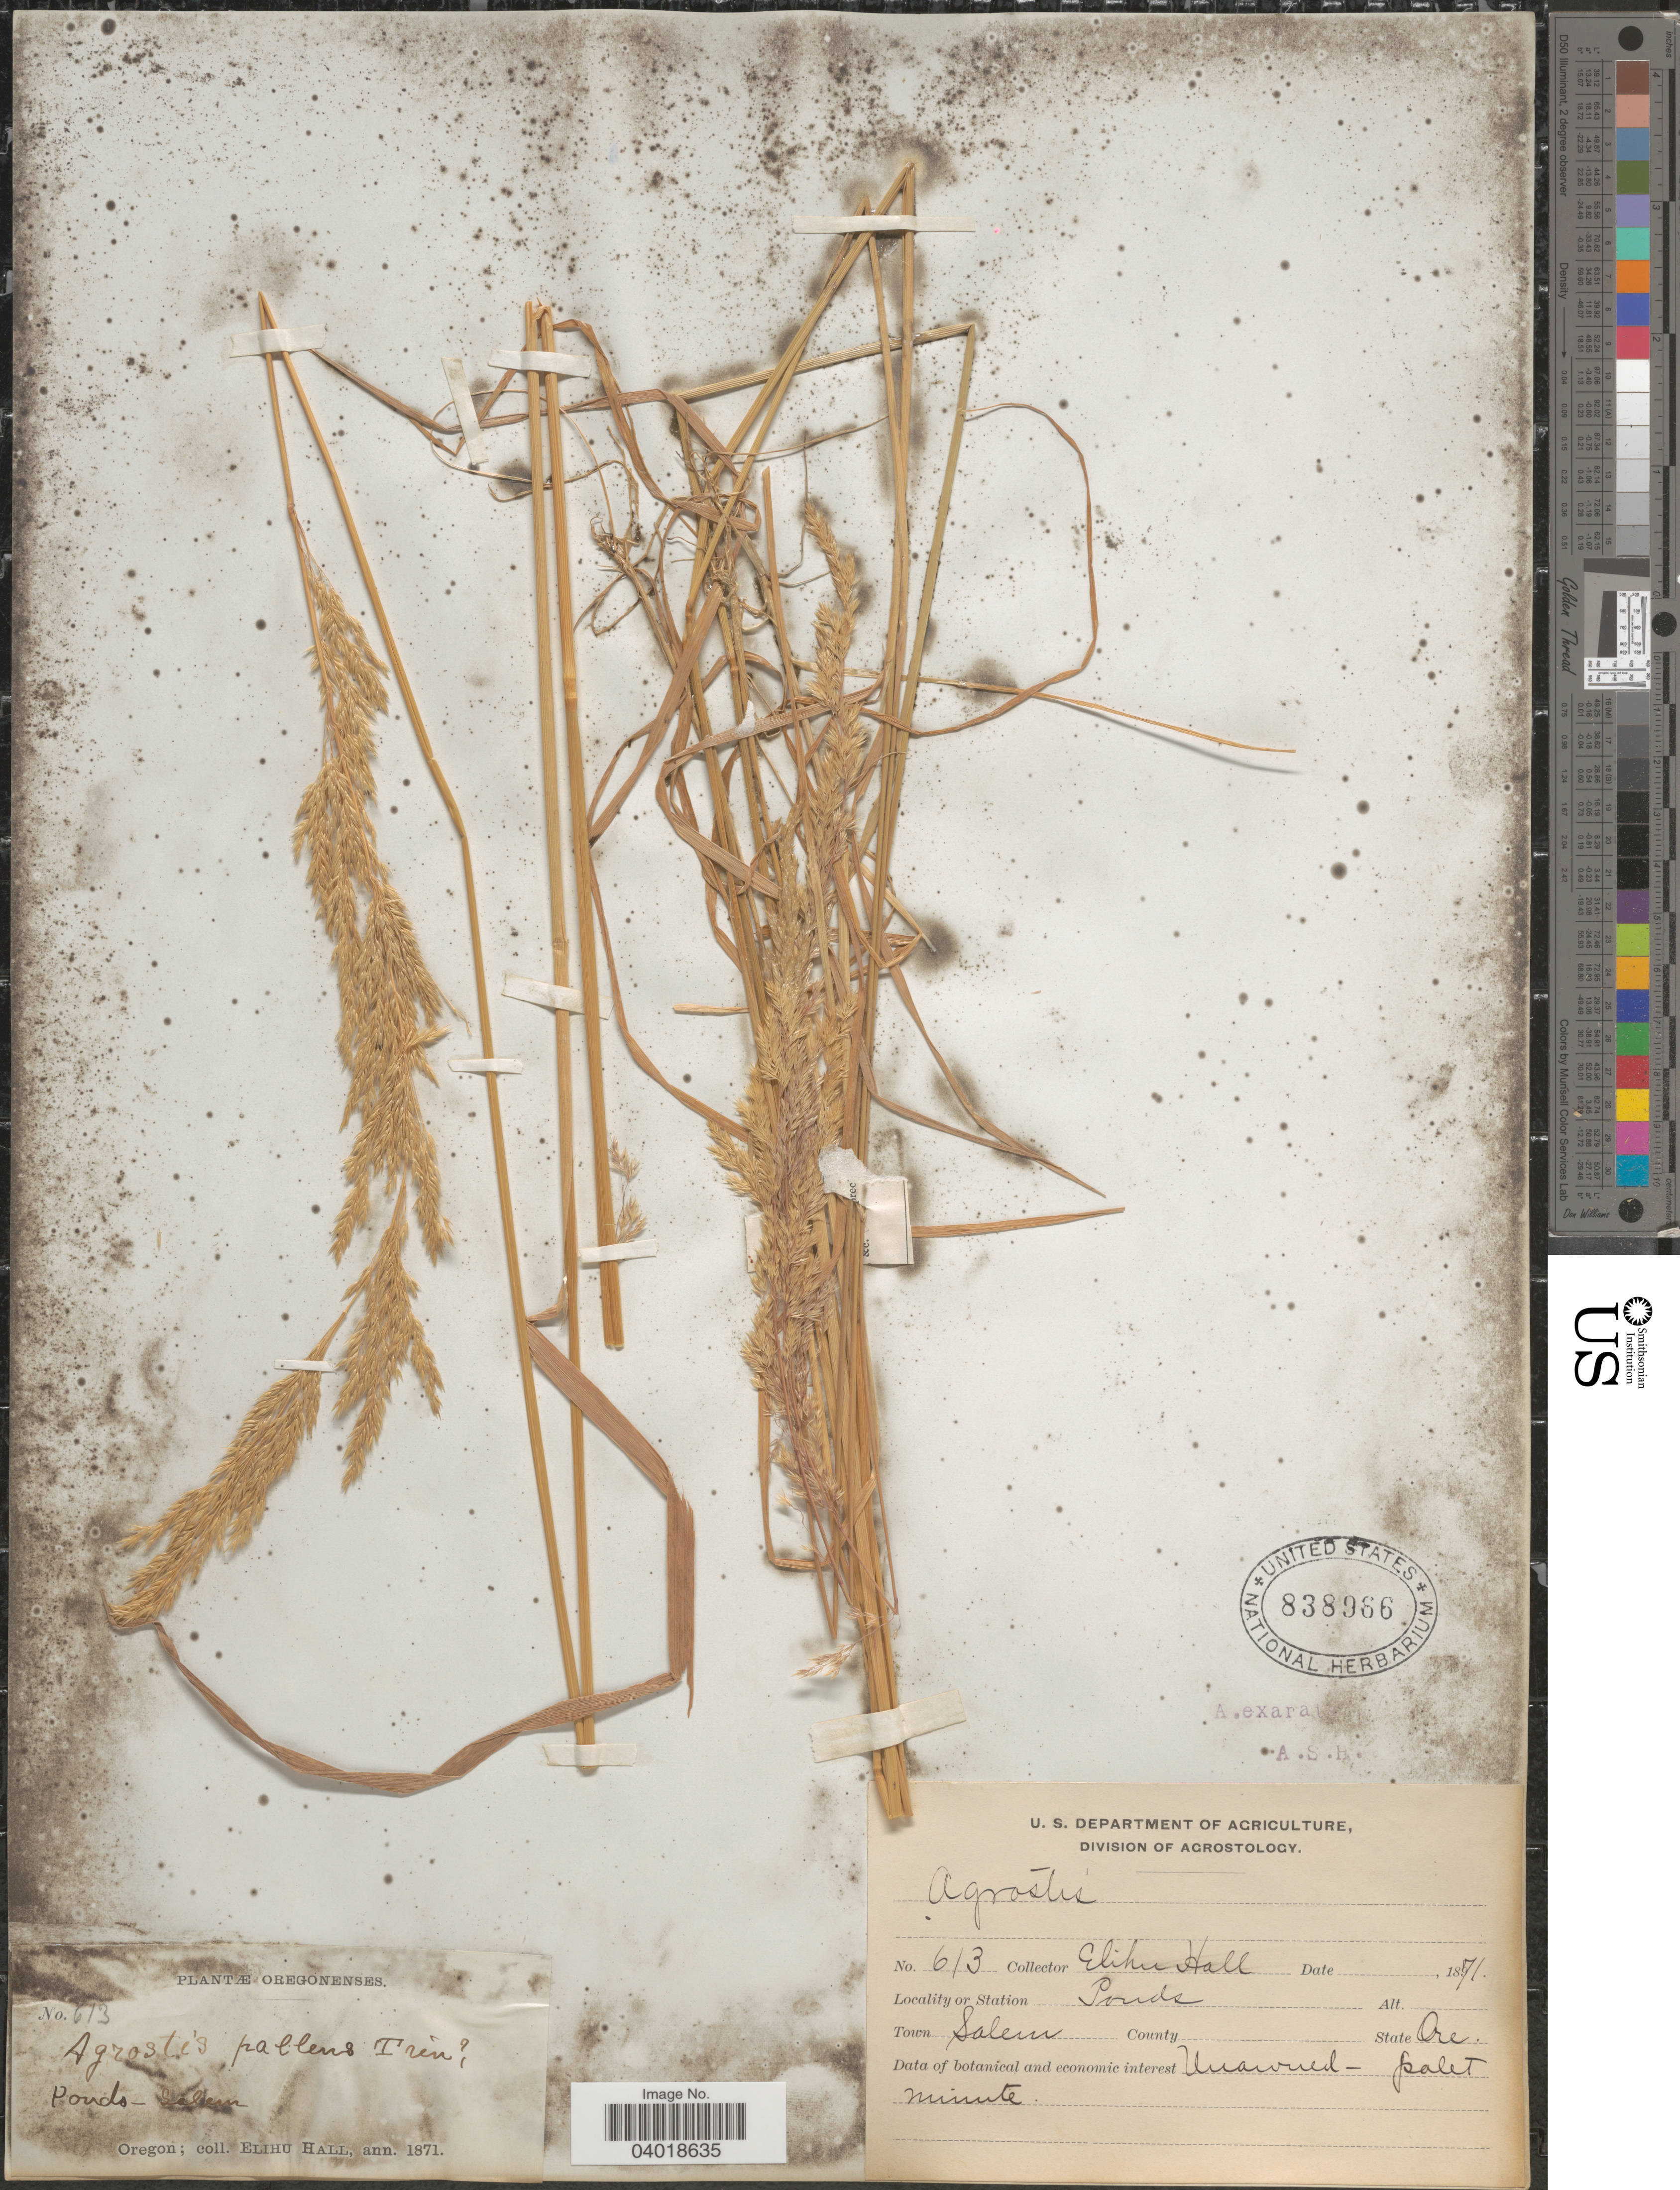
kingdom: Plantae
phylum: Tracheophyta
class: Liliopsida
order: Poales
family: Poaceae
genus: Agrostis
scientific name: Agrostis exarata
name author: Trin.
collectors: E. Hall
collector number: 613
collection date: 1871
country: United States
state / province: Oregon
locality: Station Ponds. Town Salem.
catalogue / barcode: US 838966